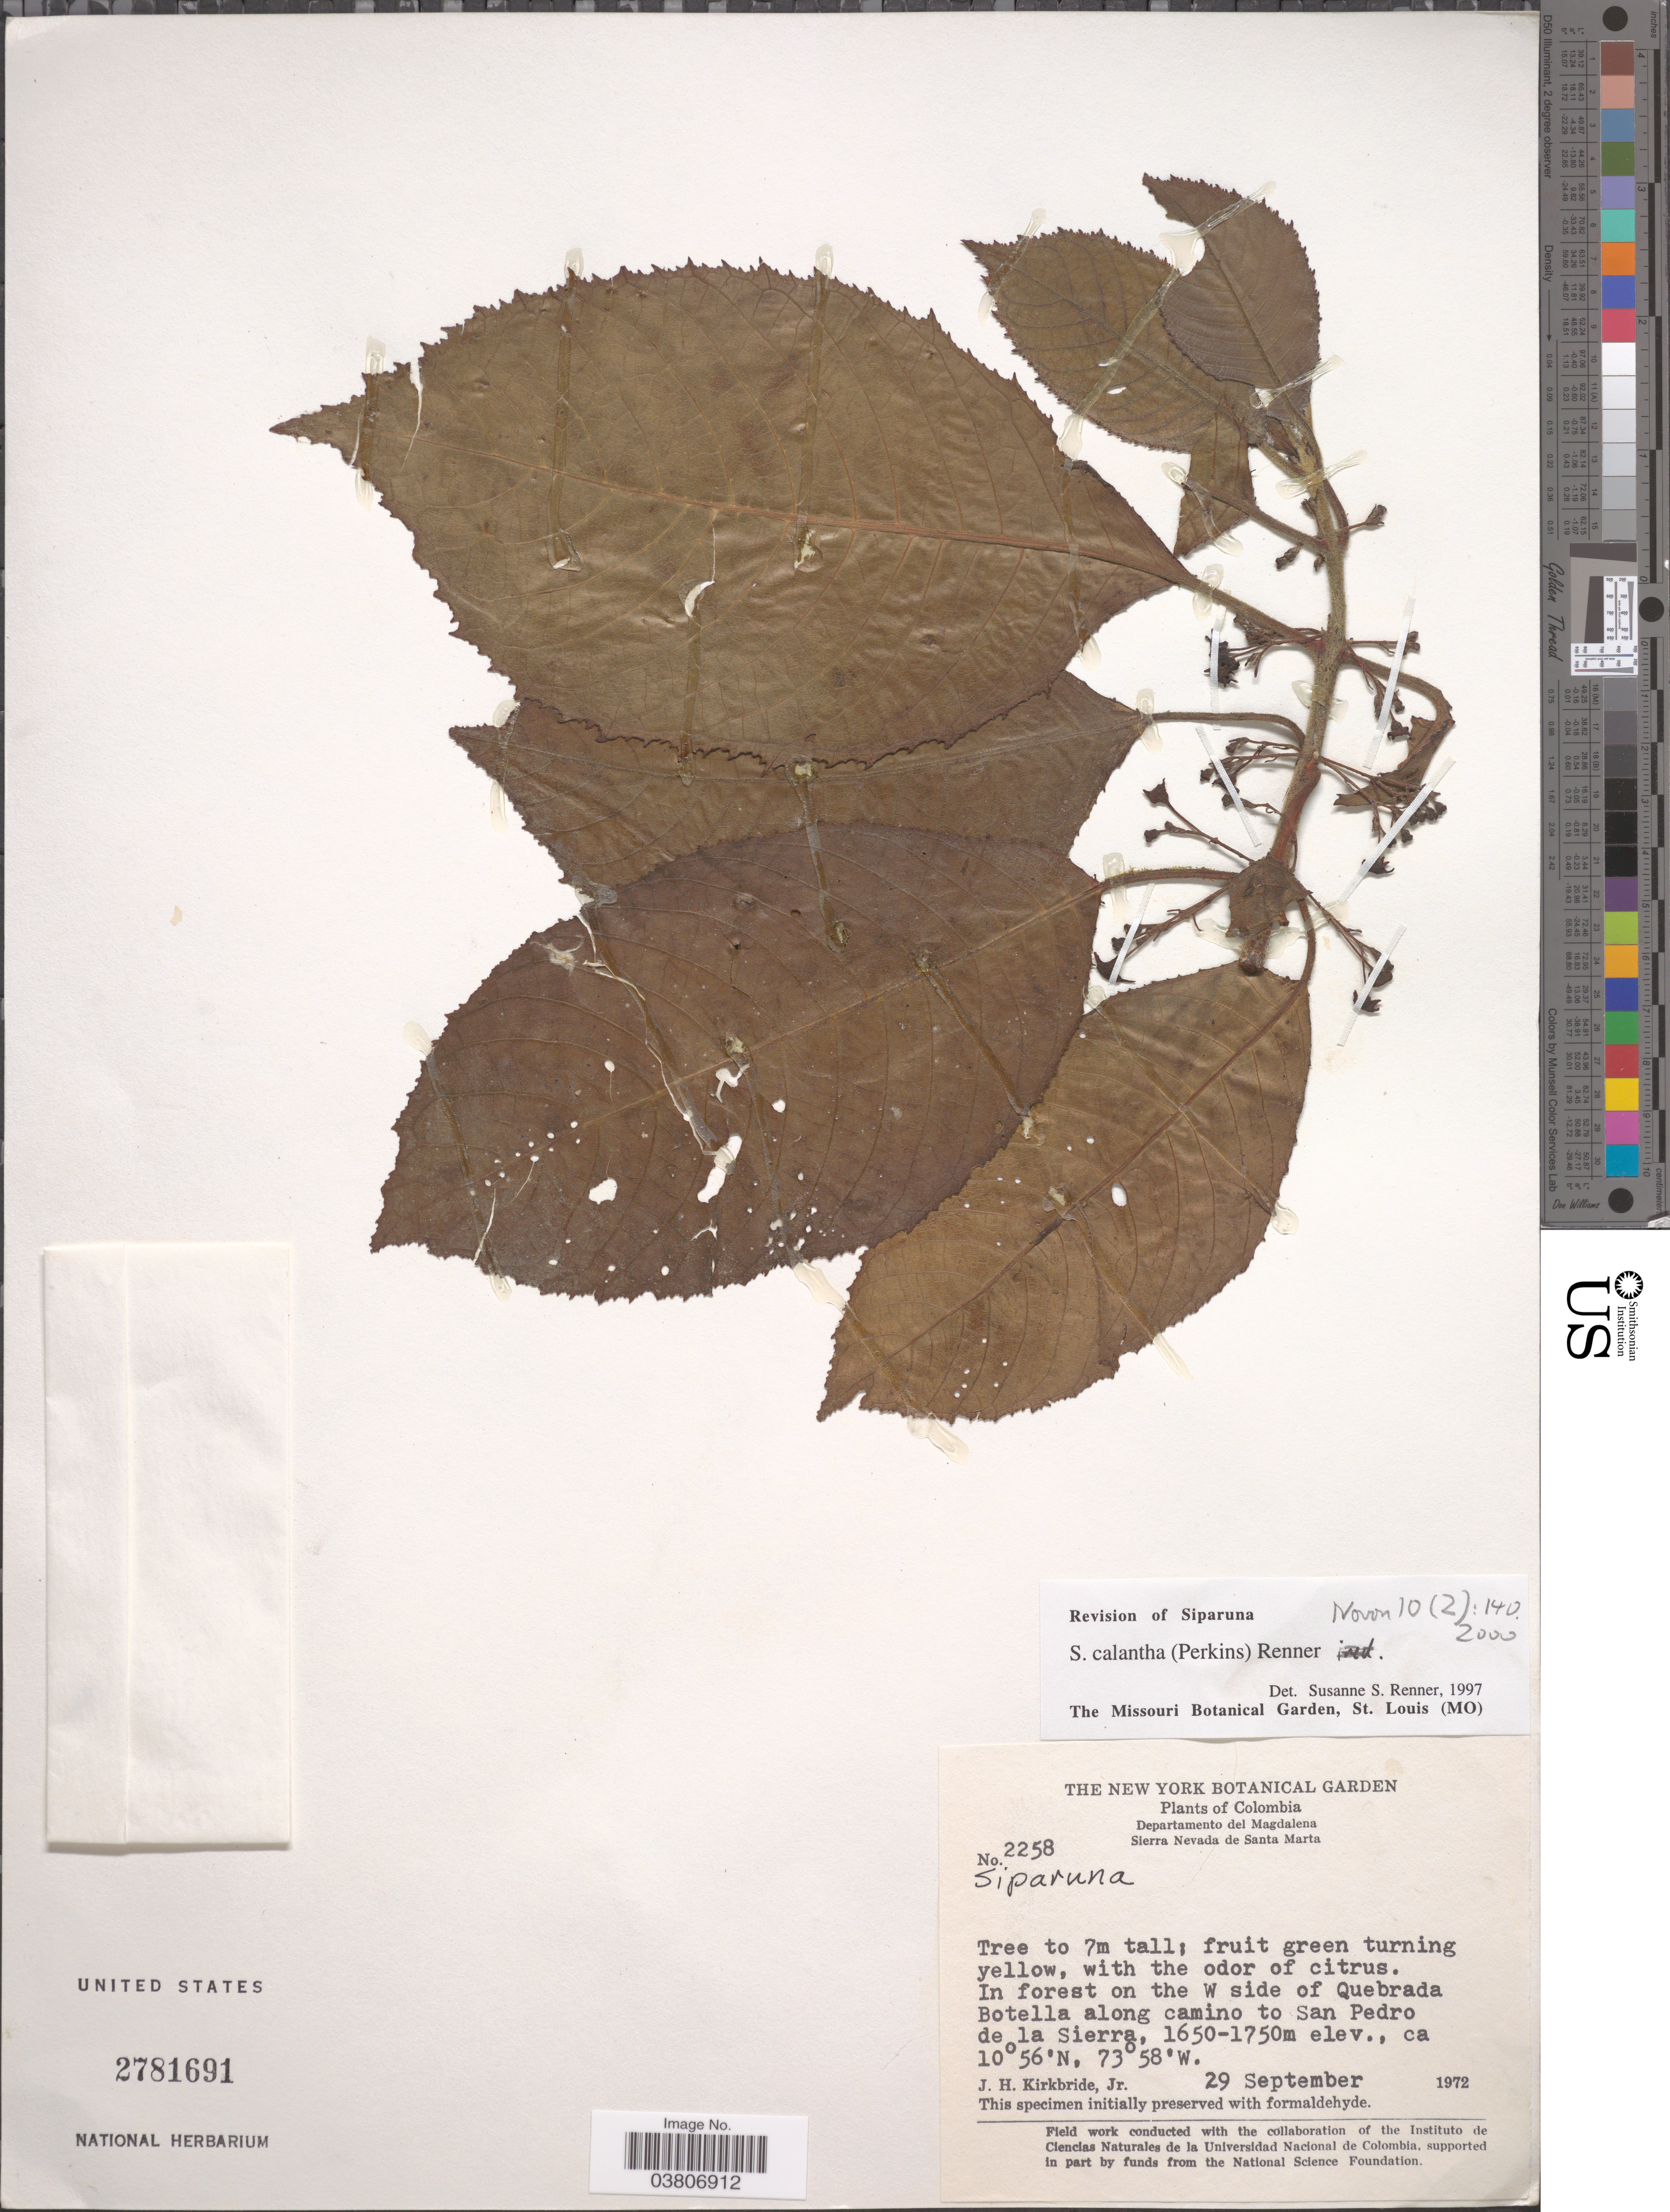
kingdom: Plantae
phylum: Tracheophyta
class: Magnoliopsida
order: Laurales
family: Siparunaceae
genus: Siparuna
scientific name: Siparuna calantha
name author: (Perkins) S.S. Renner & Hausner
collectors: J. H. Kirkbride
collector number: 2258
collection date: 1972-09-29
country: Colombia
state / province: Magdalena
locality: Departamento del Magdalena. Sierra Nevada de Santa Marta. On the W side of Quebrada Botella along camino to San Pedro de la Sierra.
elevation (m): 1650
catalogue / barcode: US 2781691